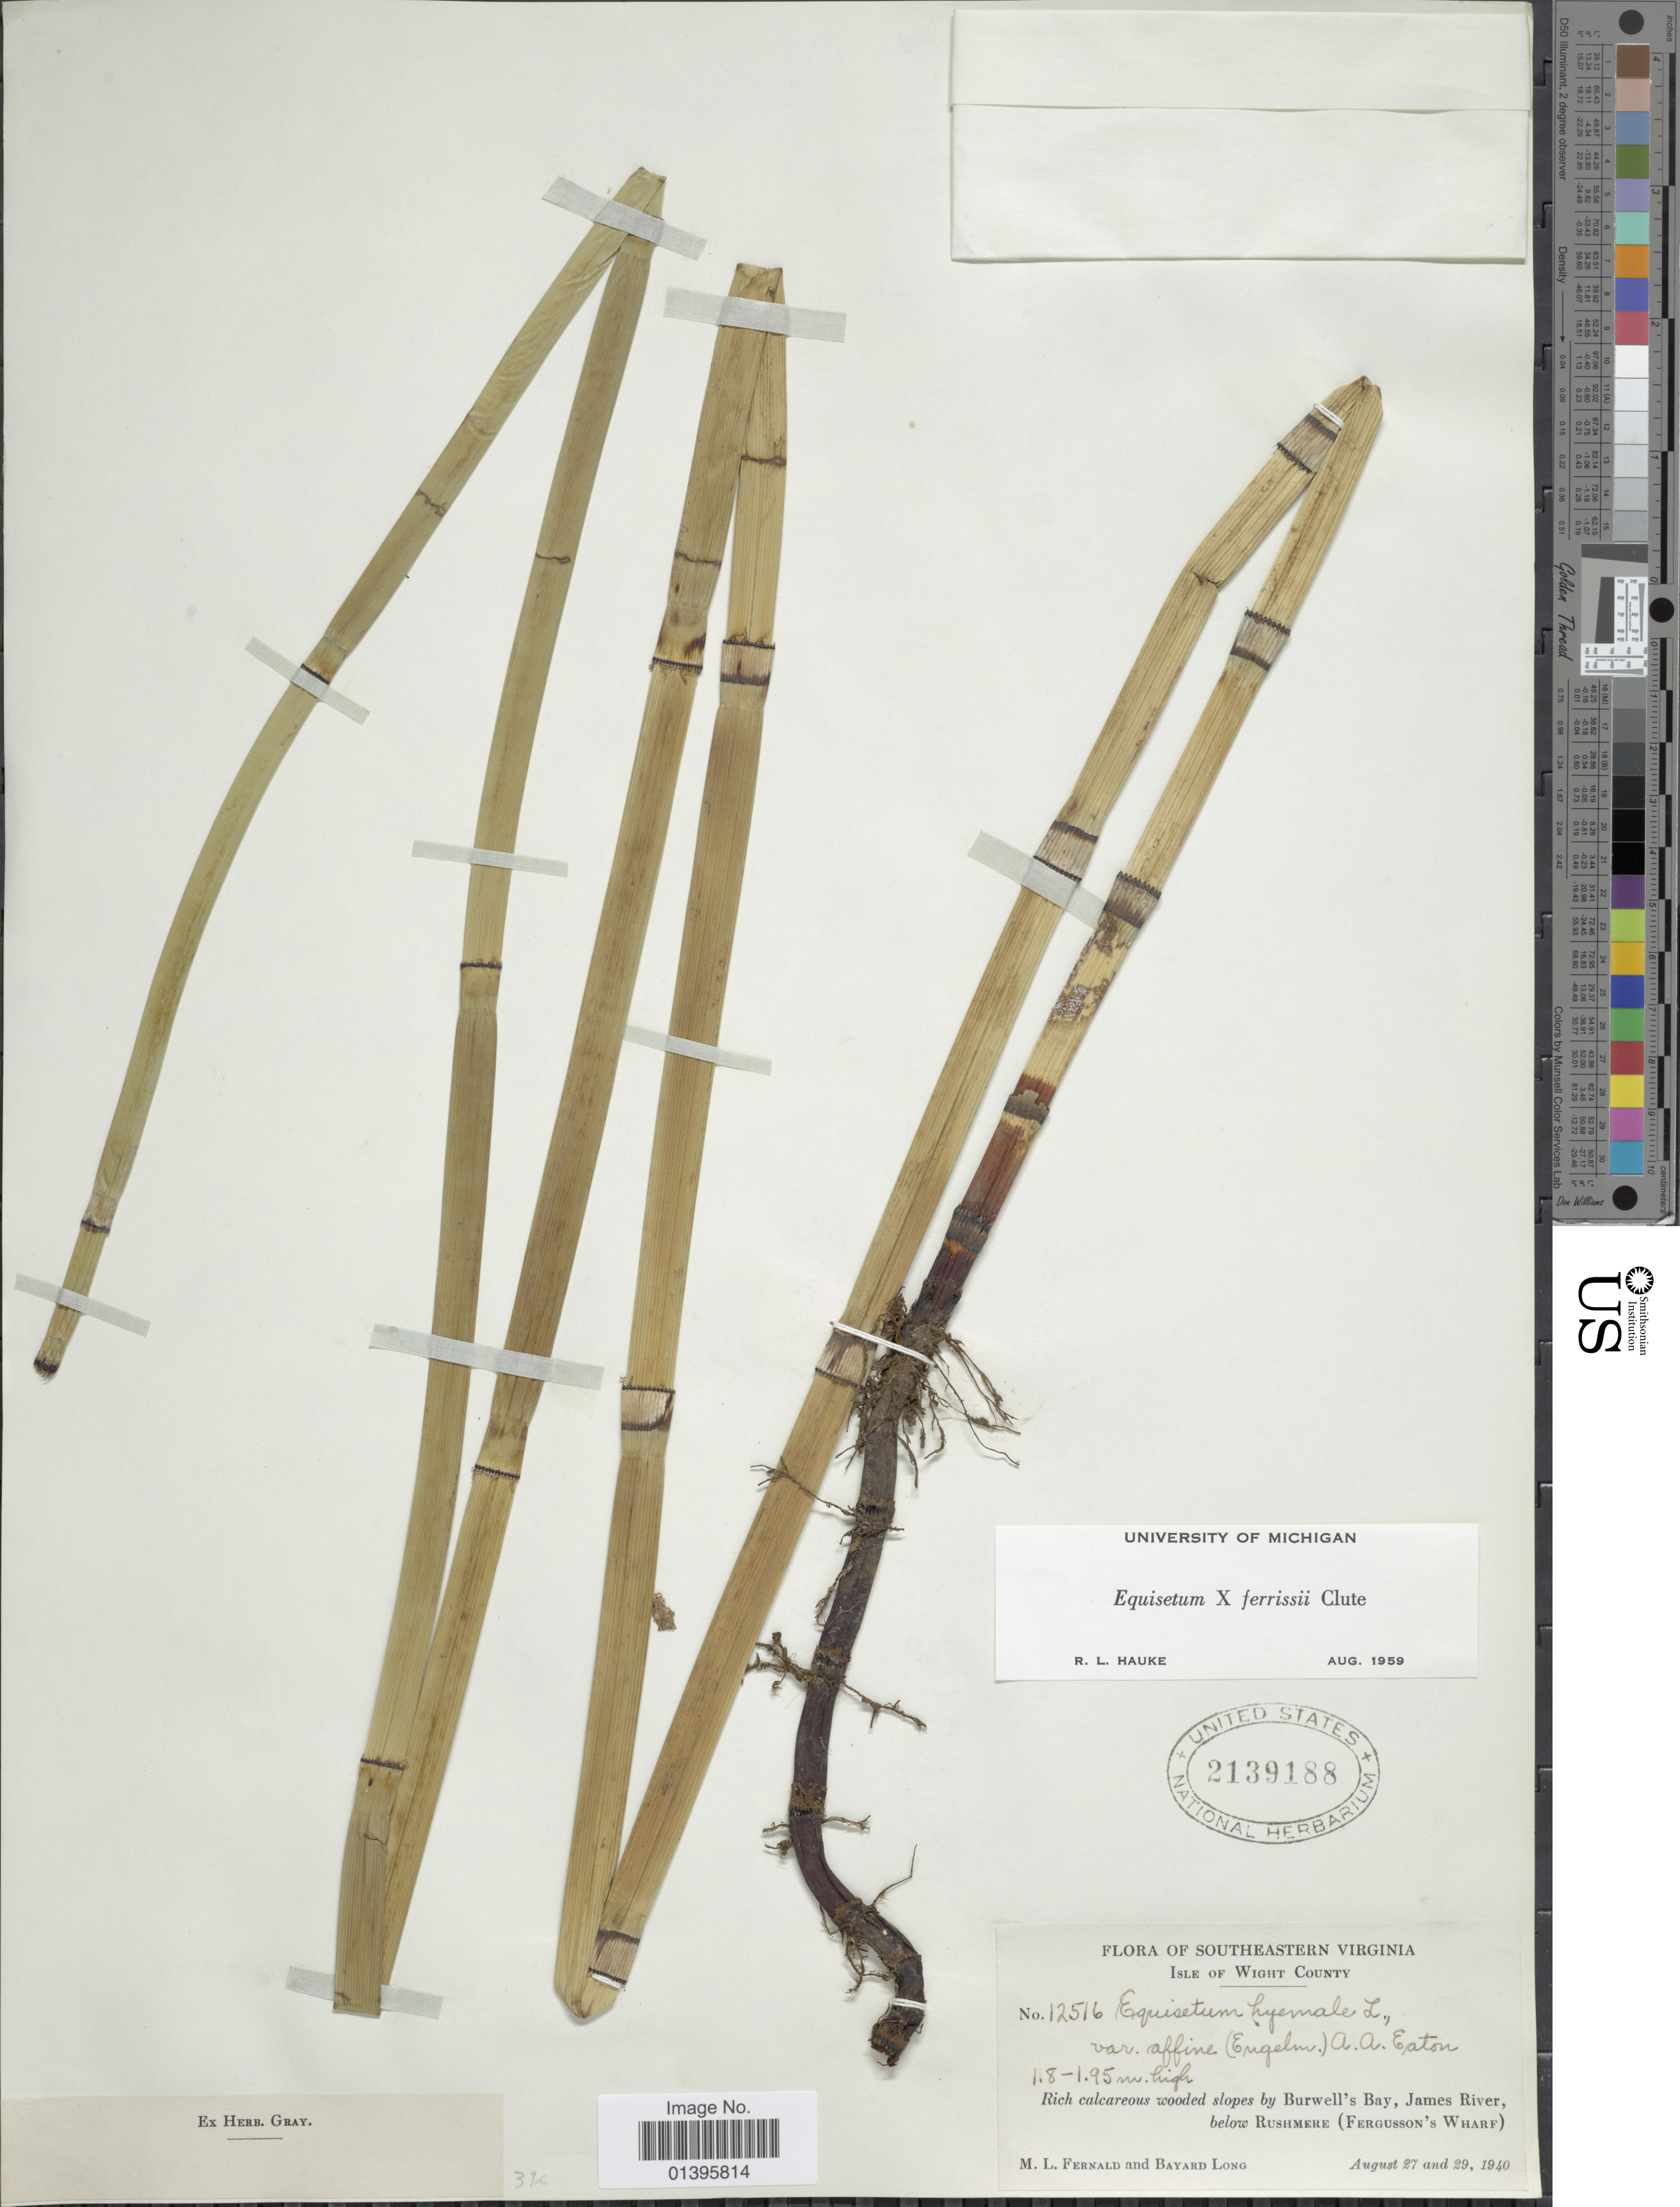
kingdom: Plantae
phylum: Tracheophyta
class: Polypodiopsida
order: Equisetales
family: Equisetaceae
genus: Equisetum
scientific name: Equisetum x ferrissii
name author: Clute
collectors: M. L. Fernald & B. Long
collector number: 12516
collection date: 1940-08-27/1940-08-29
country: United States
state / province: Virginia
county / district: Isle of Wight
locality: Southeastern Virginia. Isle of Wight County. Rich calcareous wooded slopes by Burwell's Bay, James River, below Rushmere (Fergusson's Wharf).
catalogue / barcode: US 2139188